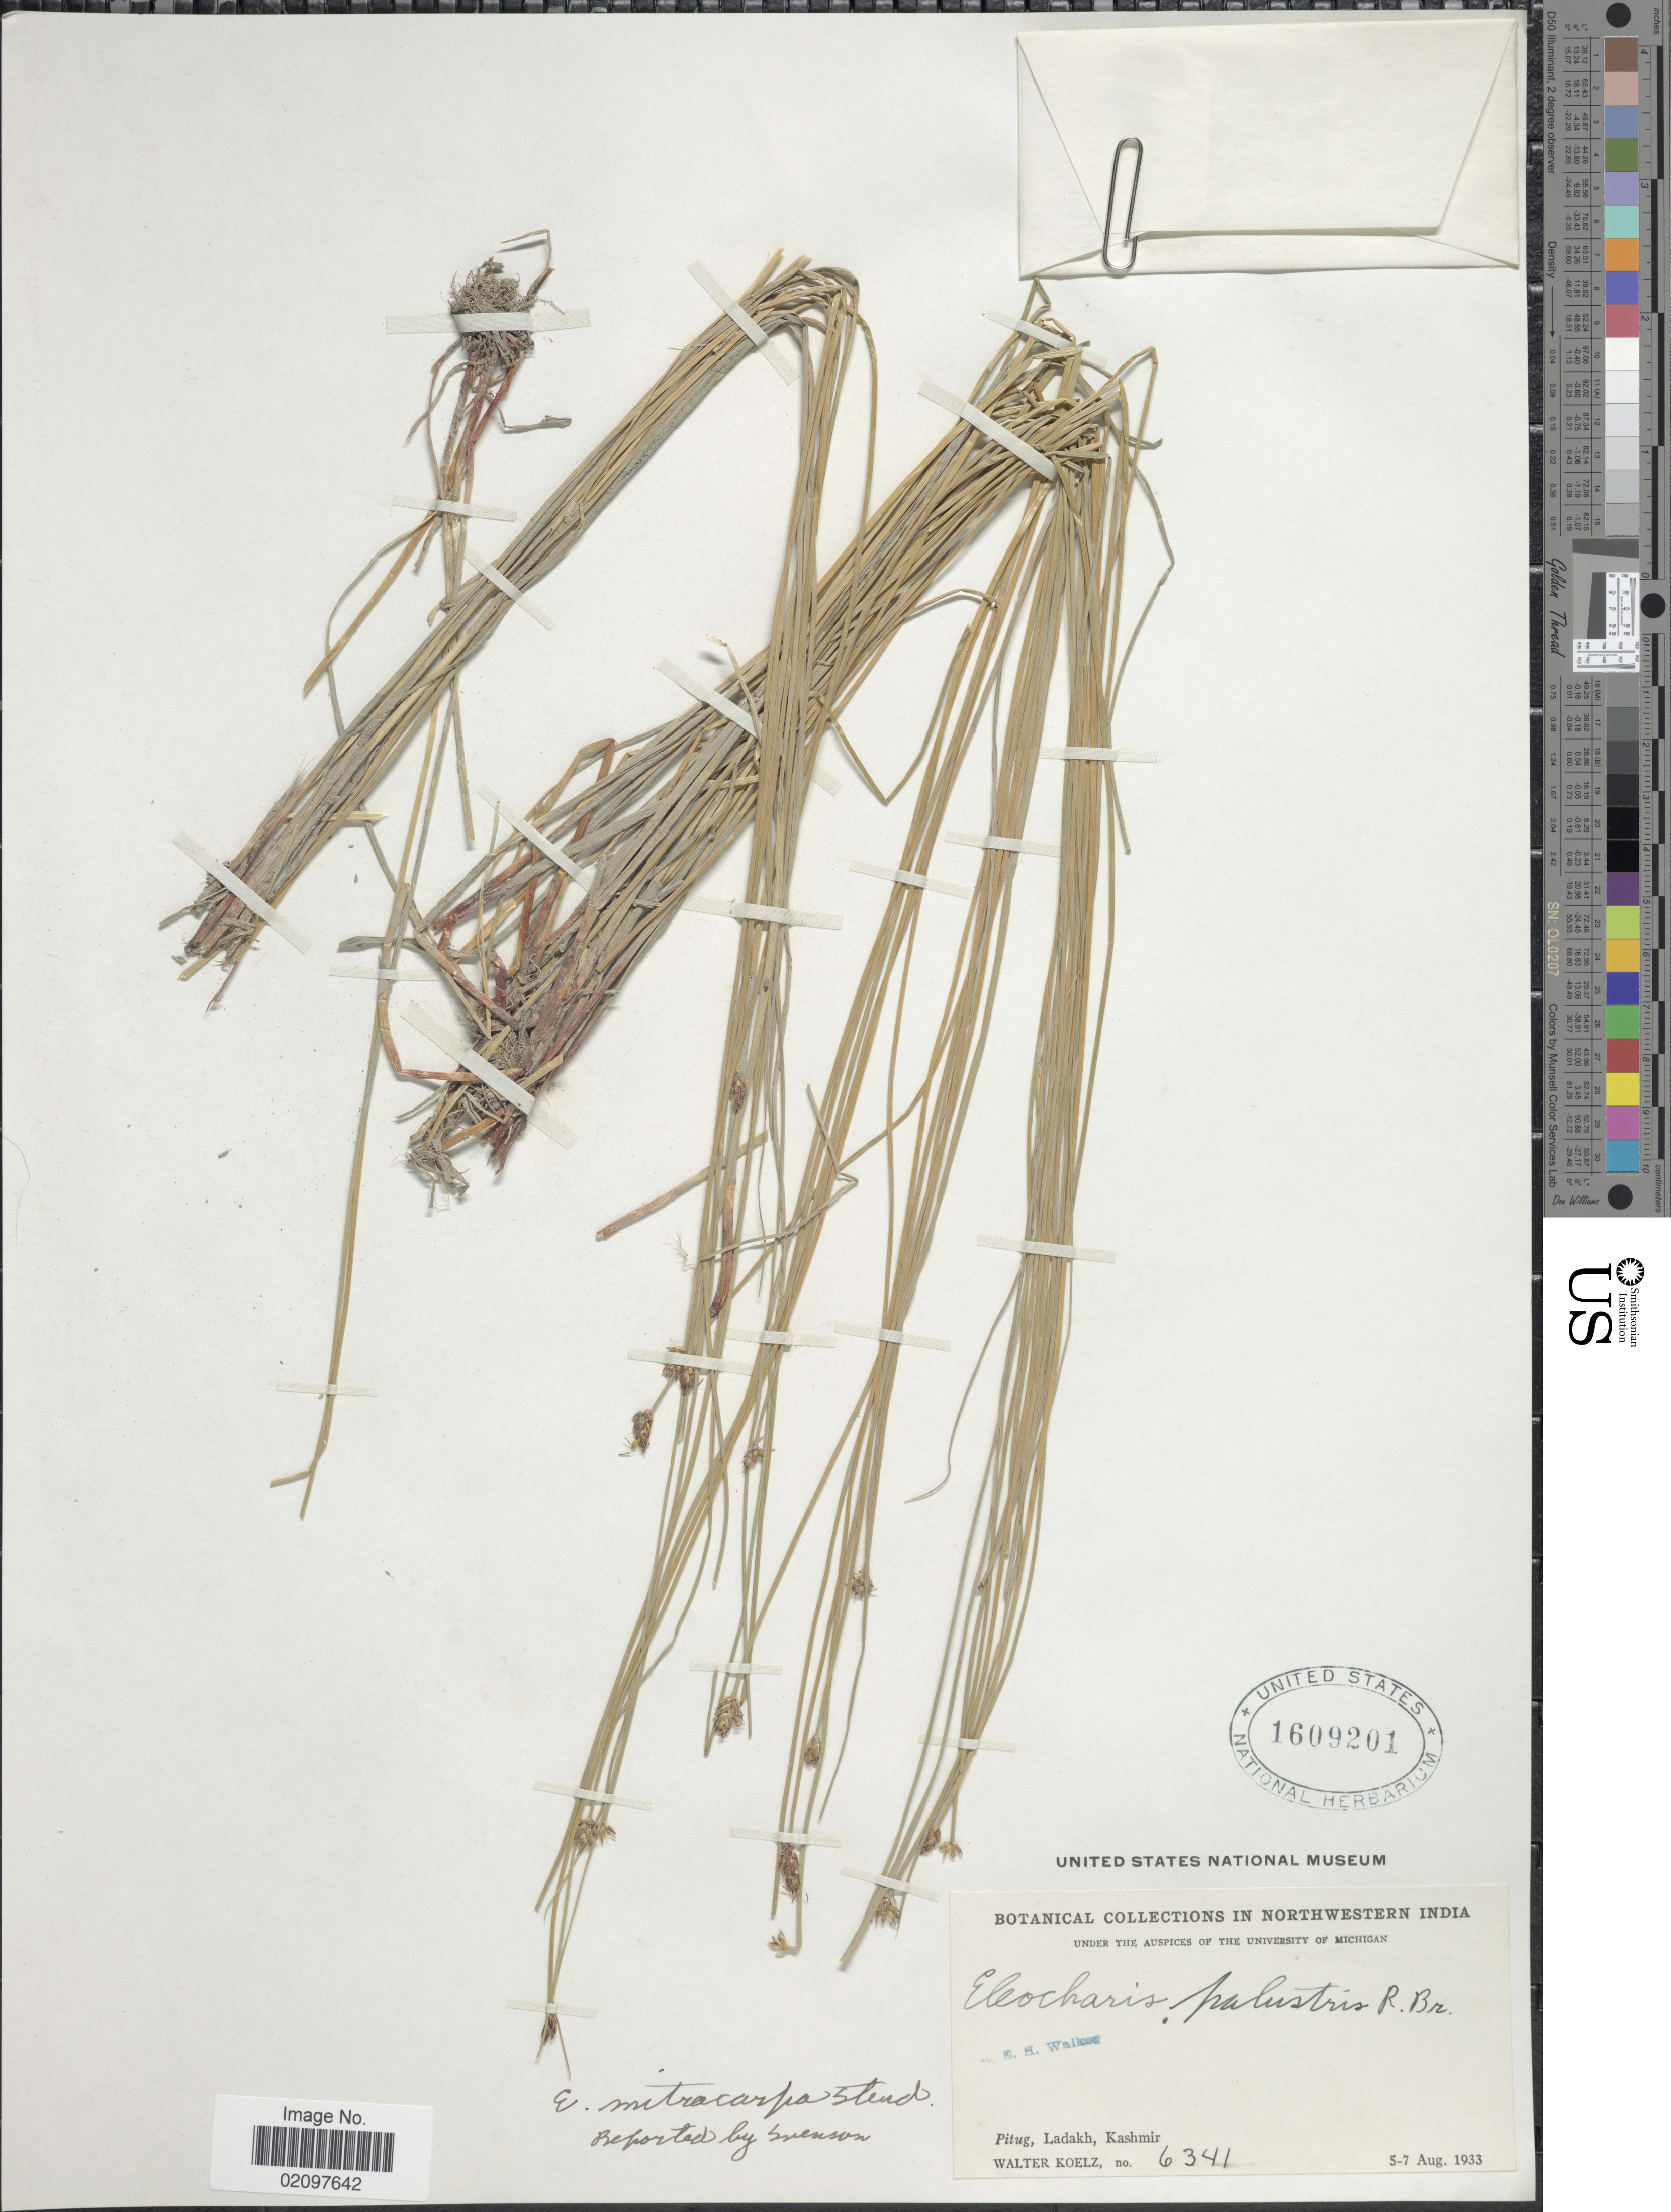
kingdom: Plantae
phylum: Tracheophyta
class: Liliopsida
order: Poales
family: Cyperaceae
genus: Eleocharis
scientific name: Eleocharis mitracarpa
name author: Steud.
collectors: W. N. Koelz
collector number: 6341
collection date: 1933-07-05/1933-08-07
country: India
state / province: Jammu and Kashmir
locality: In Northwestern India, Pitug, Ladakh, Kashmir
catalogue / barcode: US 1609201